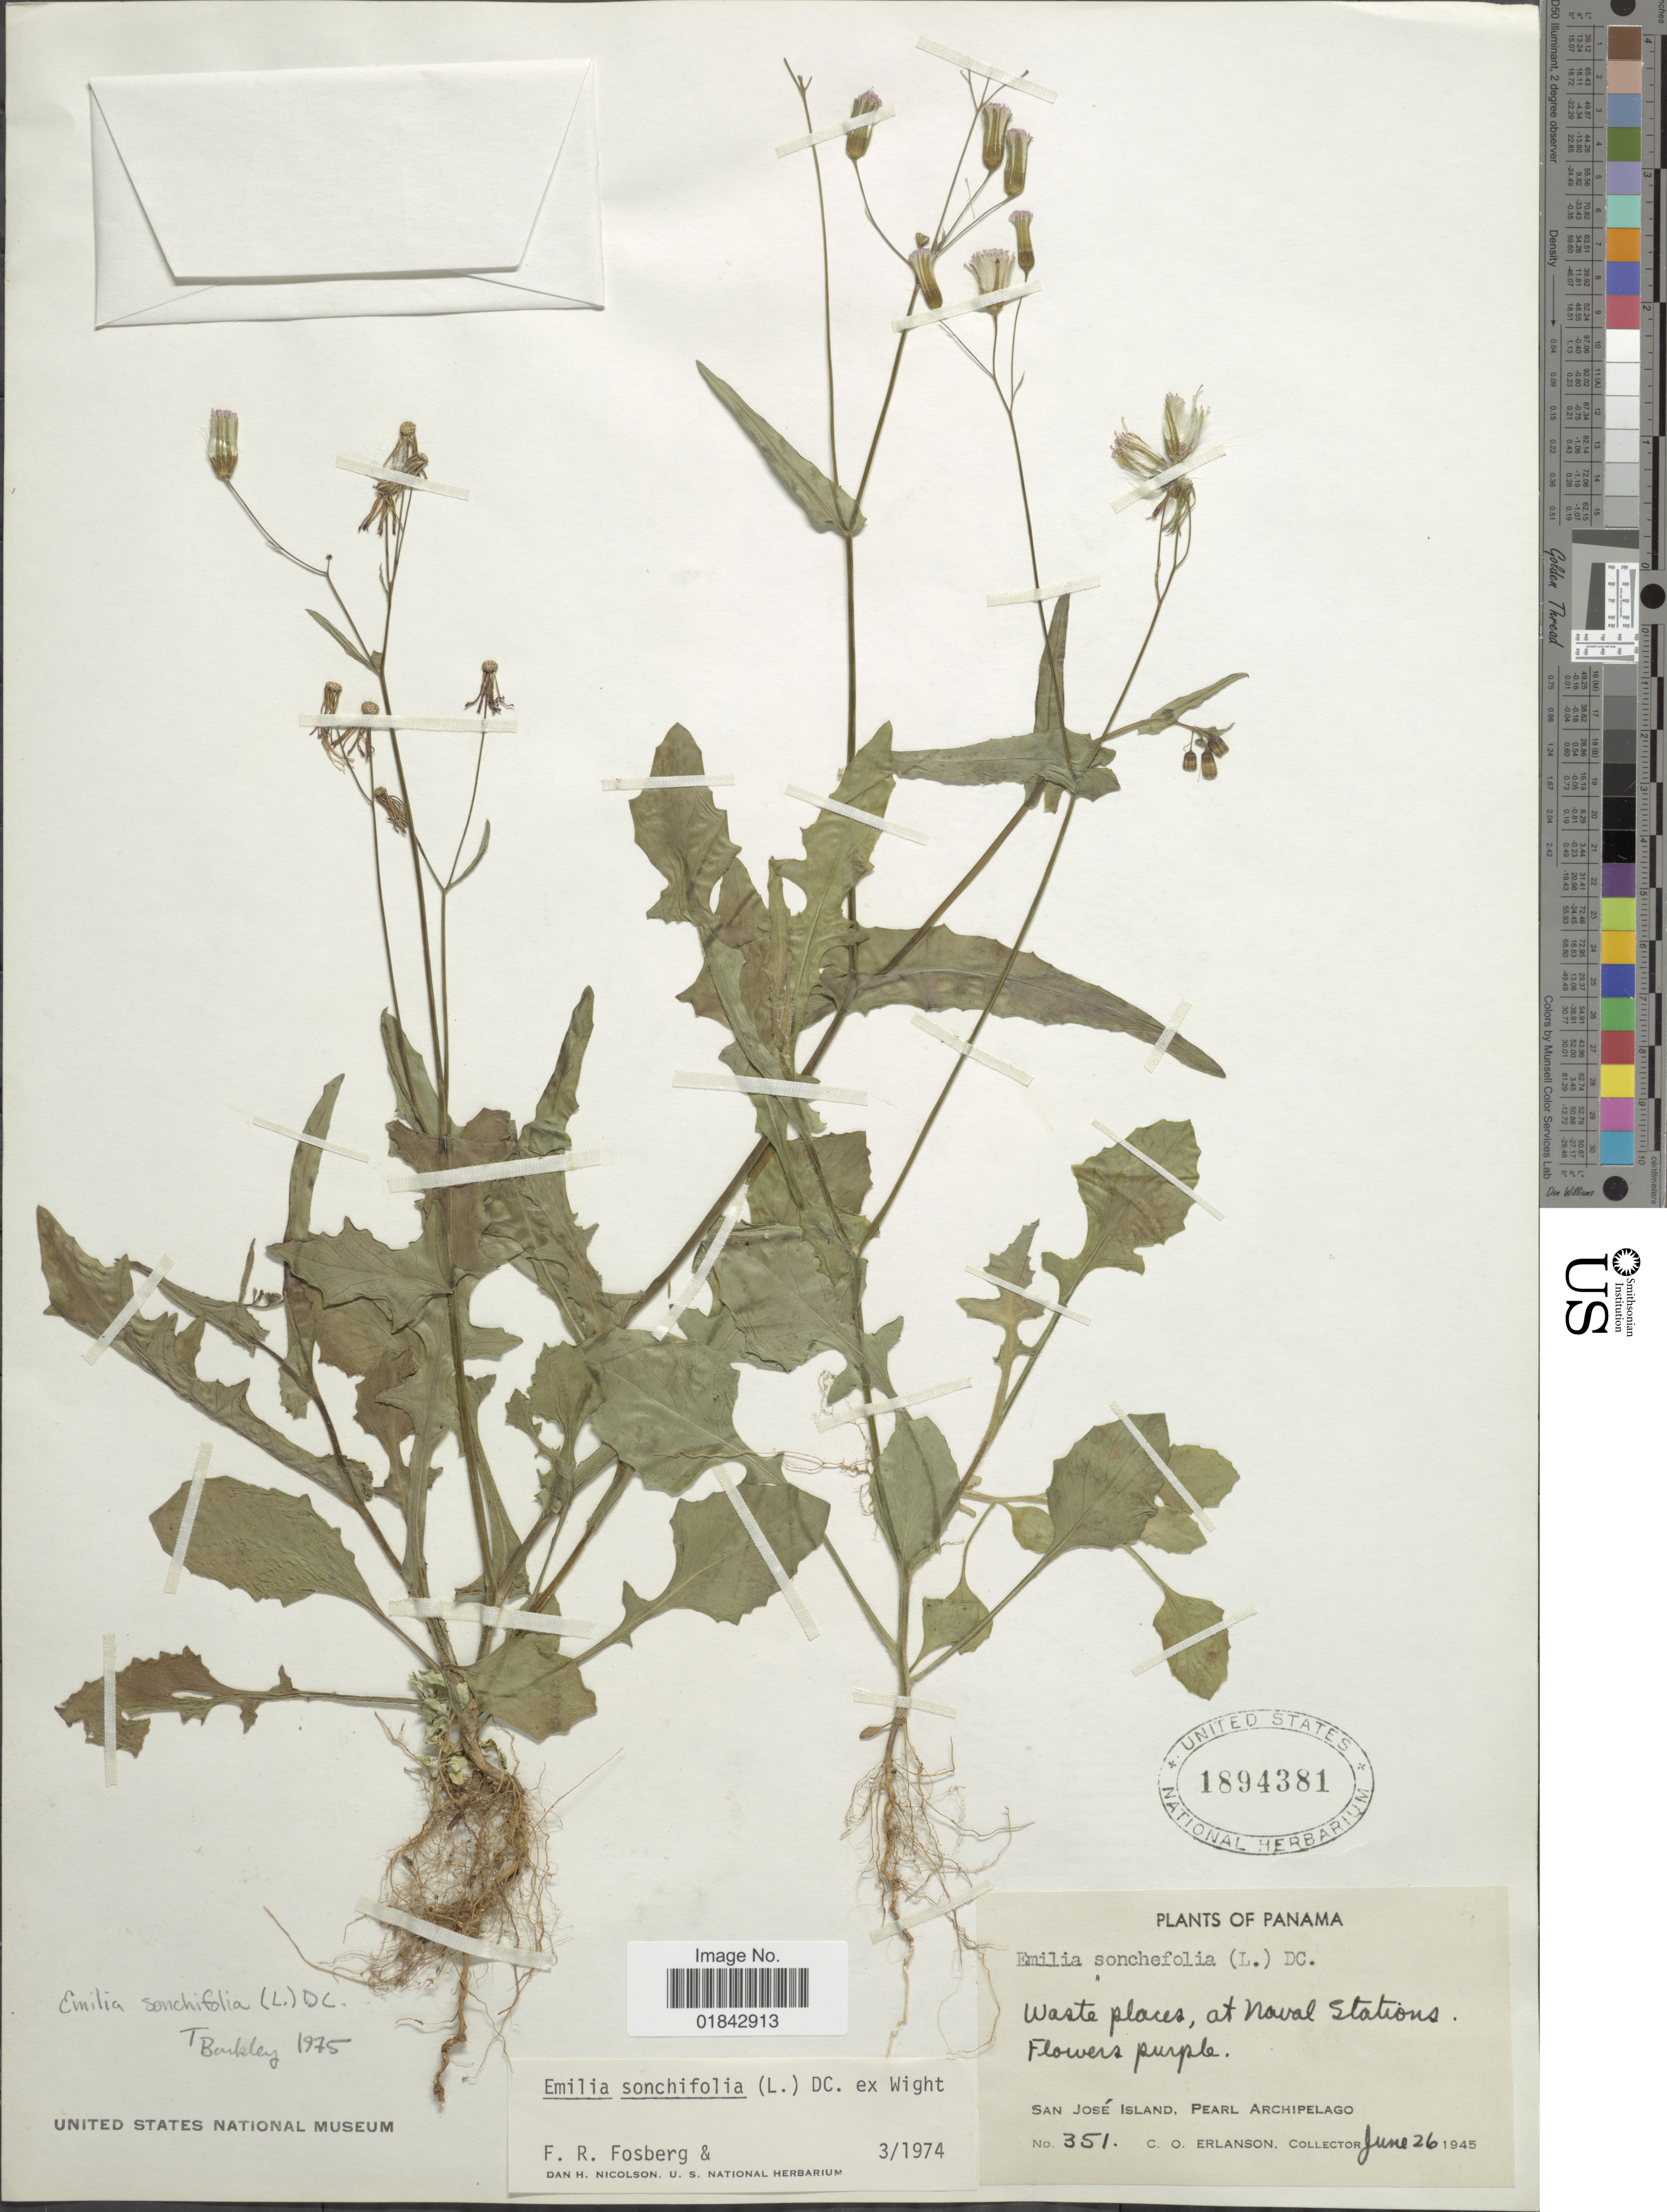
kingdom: Plantae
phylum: Tracheophyta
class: Magnoliopsida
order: Asterales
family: Asteraceae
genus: Emilia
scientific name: Emilia sonchifolia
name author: (L.) DC.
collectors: C. O. Erlanson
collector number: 351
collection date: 1945-06-26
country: Panama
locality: Waste places, at Naval Stations, San José Island, Pearl Archipelago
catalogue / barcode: US 1894381